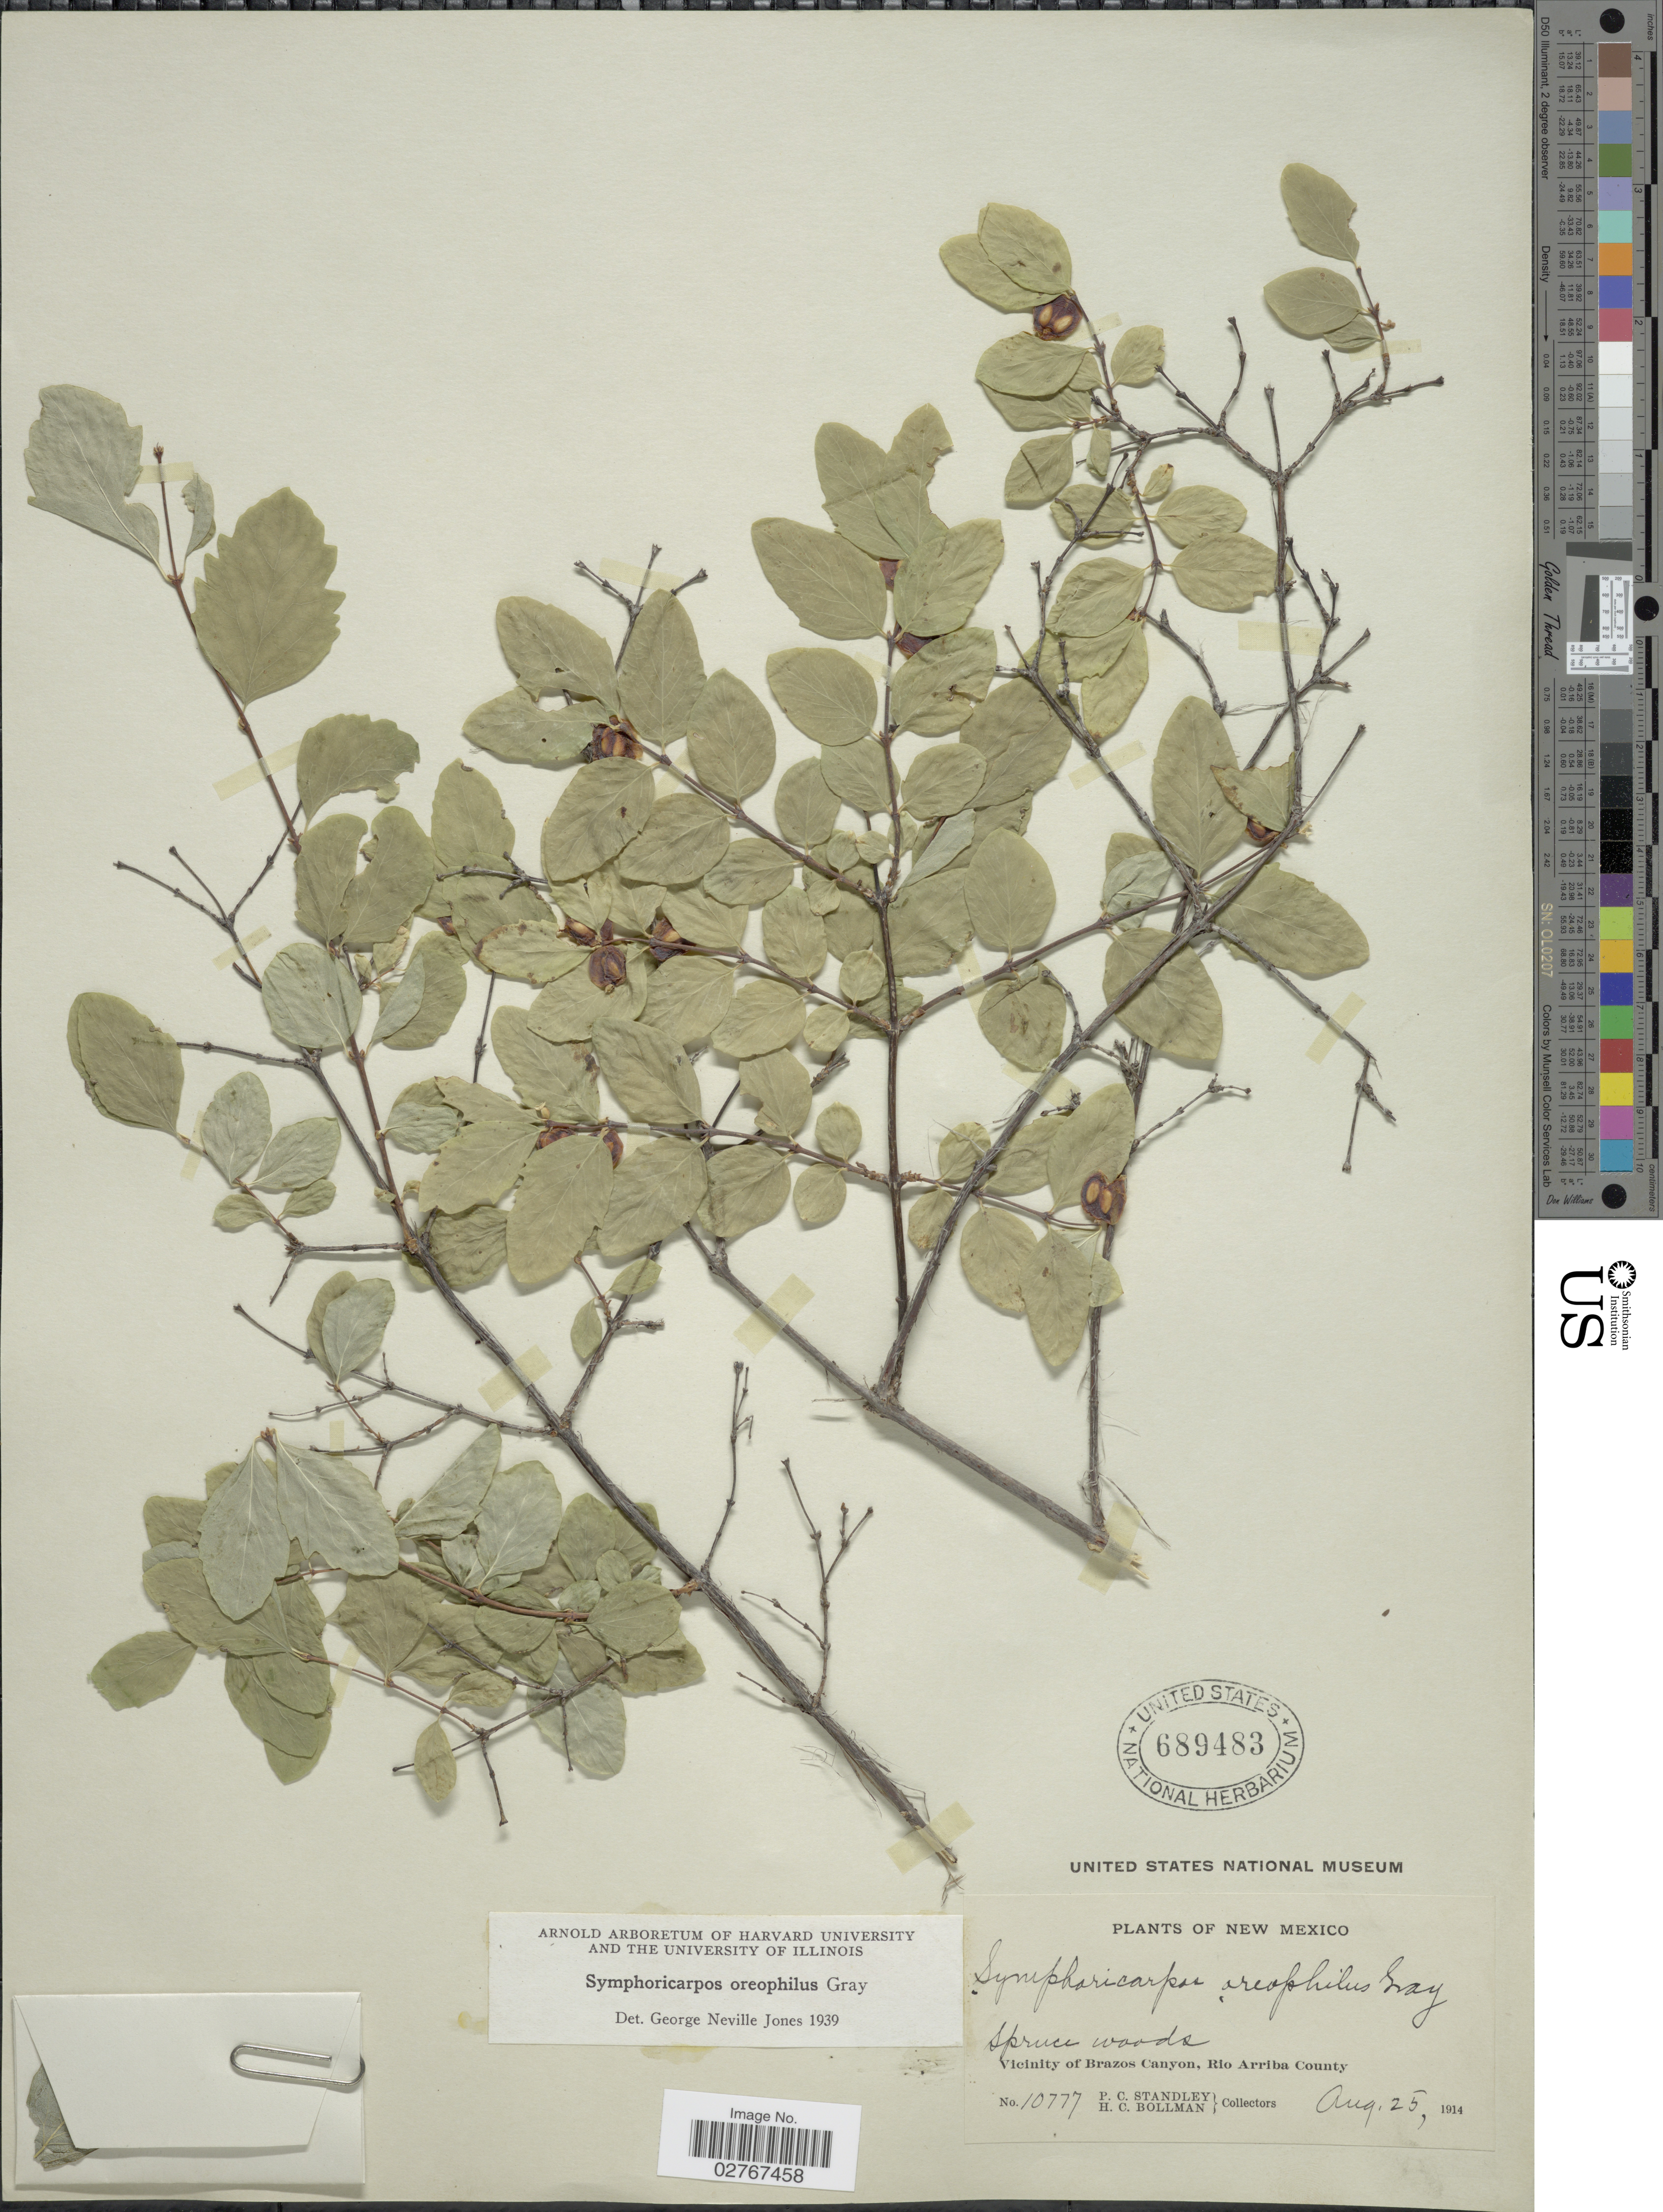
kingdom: Plantae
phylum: Tracheophyta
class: Magnoliopsida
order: Dipsacales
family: Caprifoliaceae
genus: Symphoricarpos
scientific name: Symphoricarpos oreophilus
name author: A. Gray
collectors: P. C. Standley & H. C. Bollman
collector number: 10777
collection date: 1914-08-25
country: United States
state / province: New Mexico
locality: Vicinity of Brazos Canyon, Rio Arriba County, Spruce woods.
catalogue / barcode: US 689483